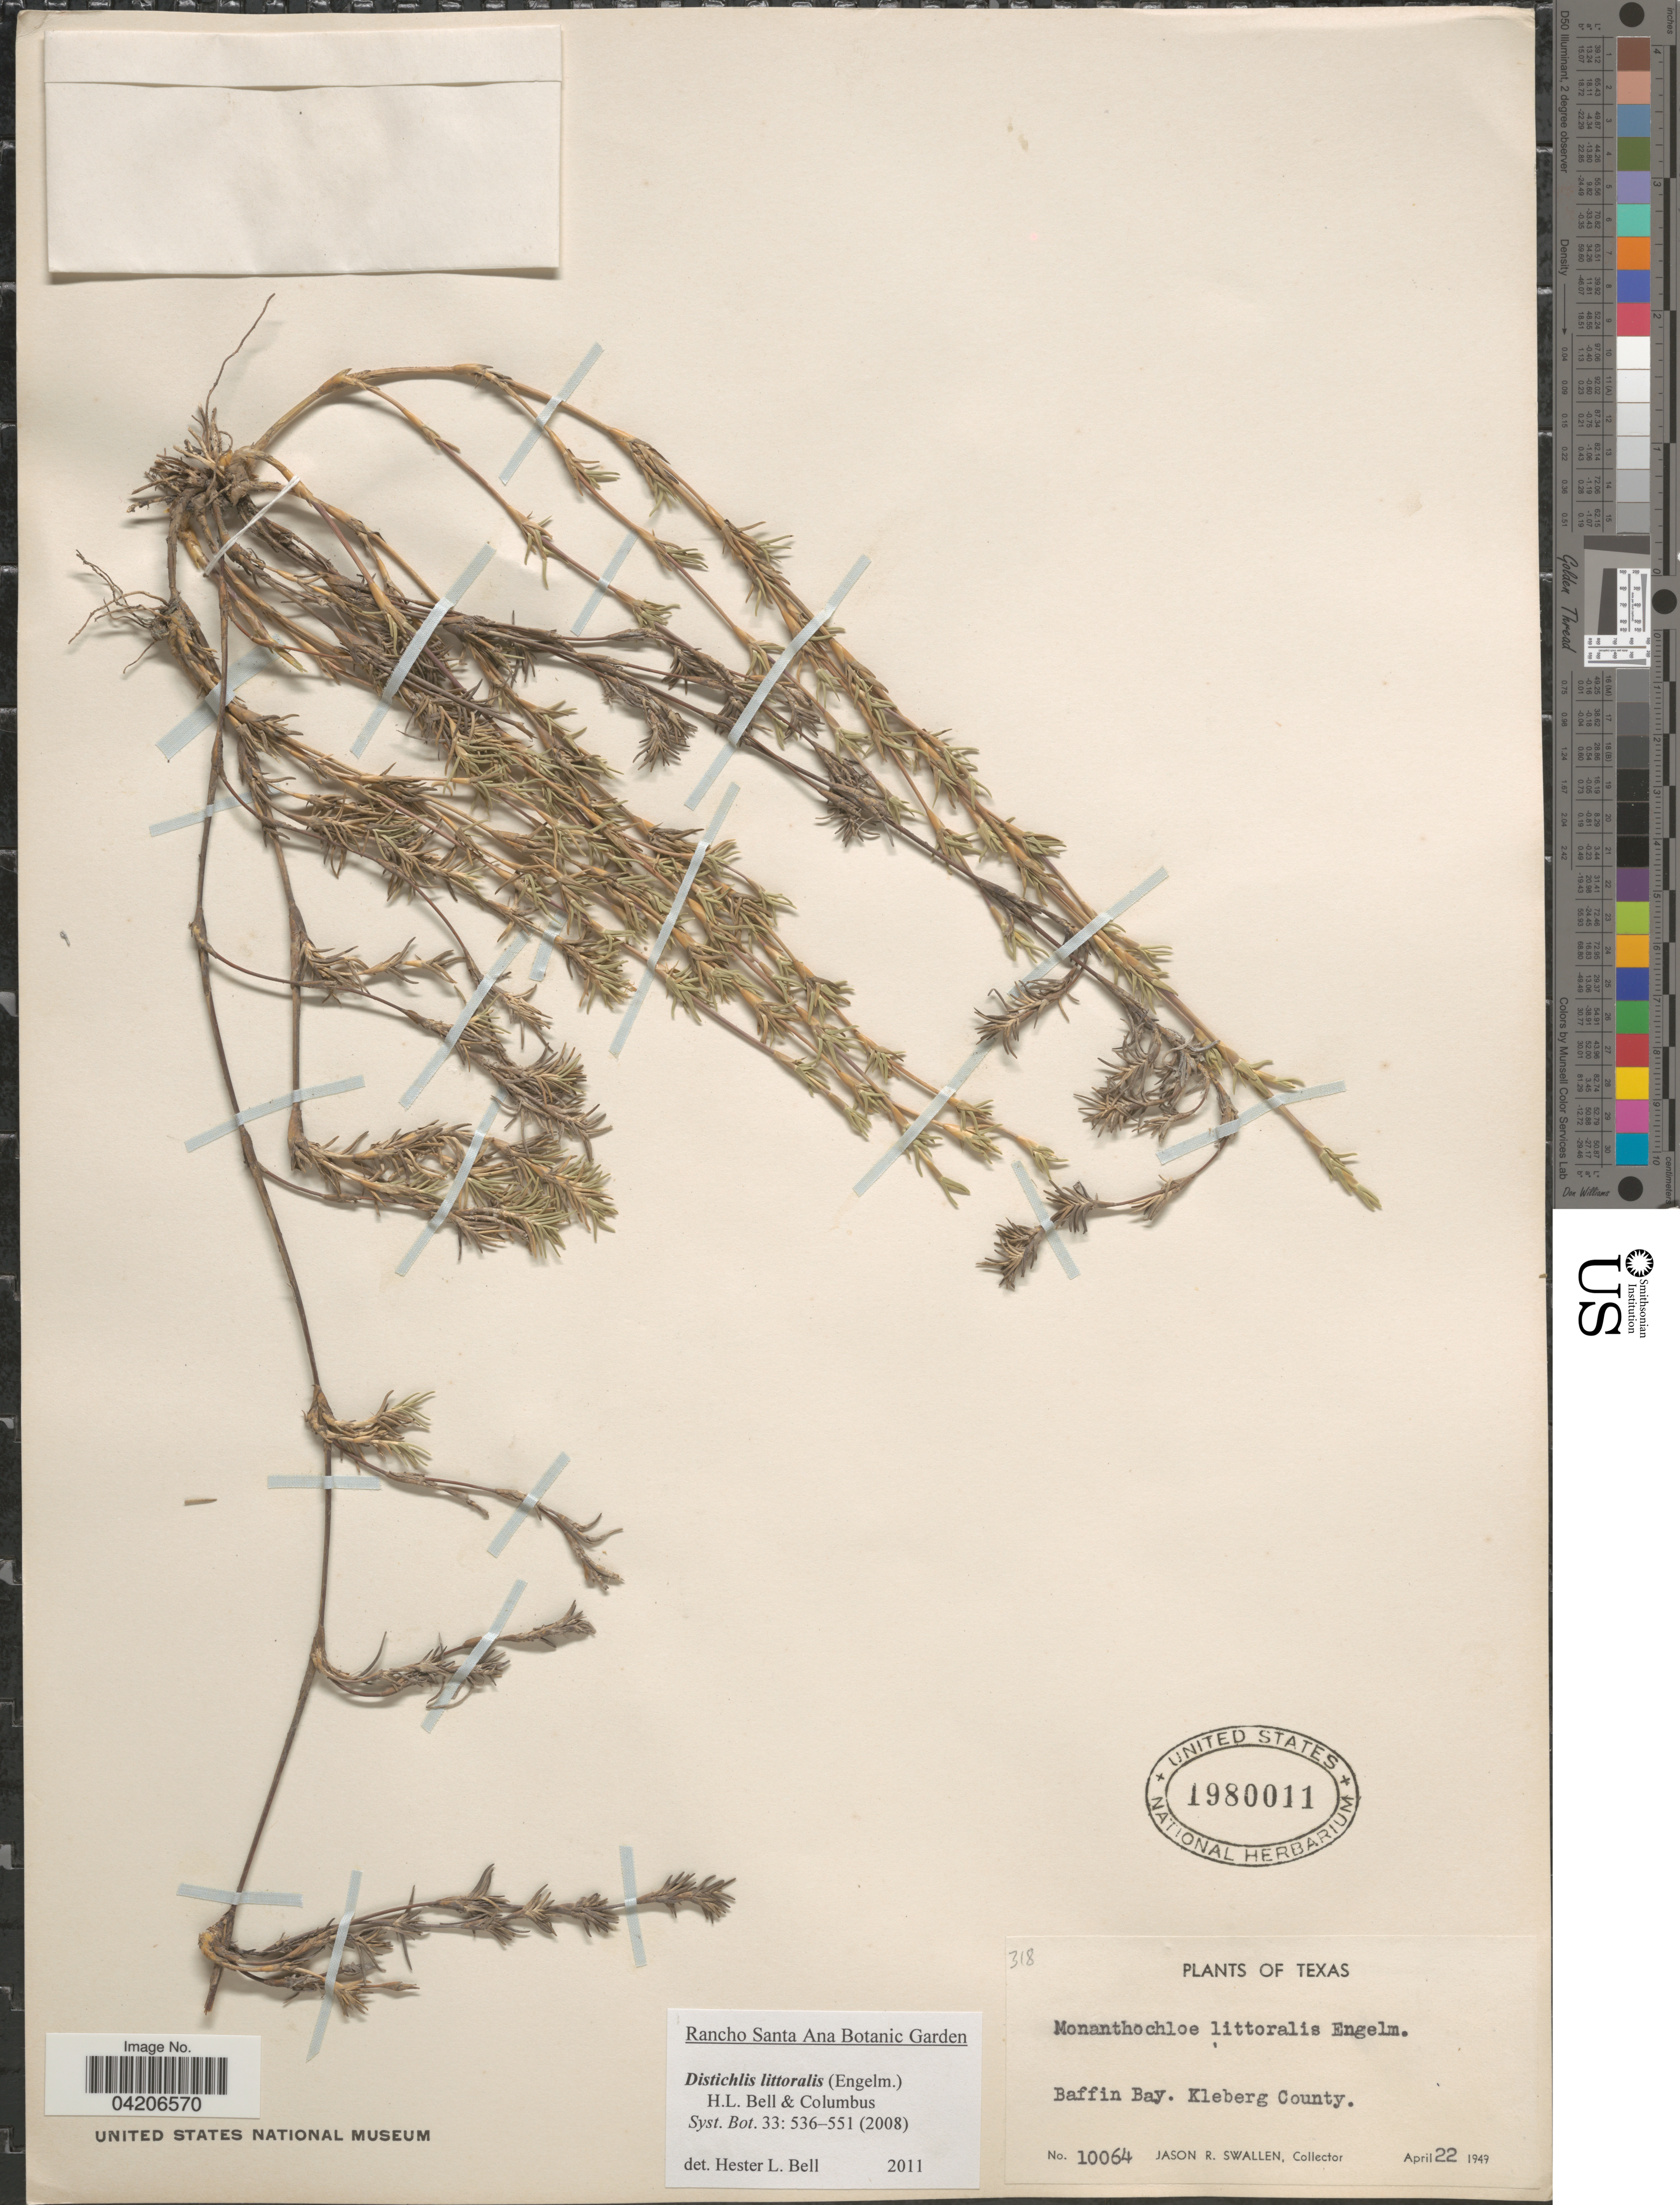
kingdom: Plantae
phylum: Tracheophyta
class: Liliopsida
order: Poales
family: Poaceae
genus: Distichlis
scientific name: Distichlis littoralis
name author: (Engelm.) H.L. Bell & Columbus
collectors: J. R. Swallen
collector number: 10064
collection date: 1949-04-22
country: United States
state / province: Texas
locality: Baffin Bay. Kleberg County.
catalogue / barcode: US 1980011